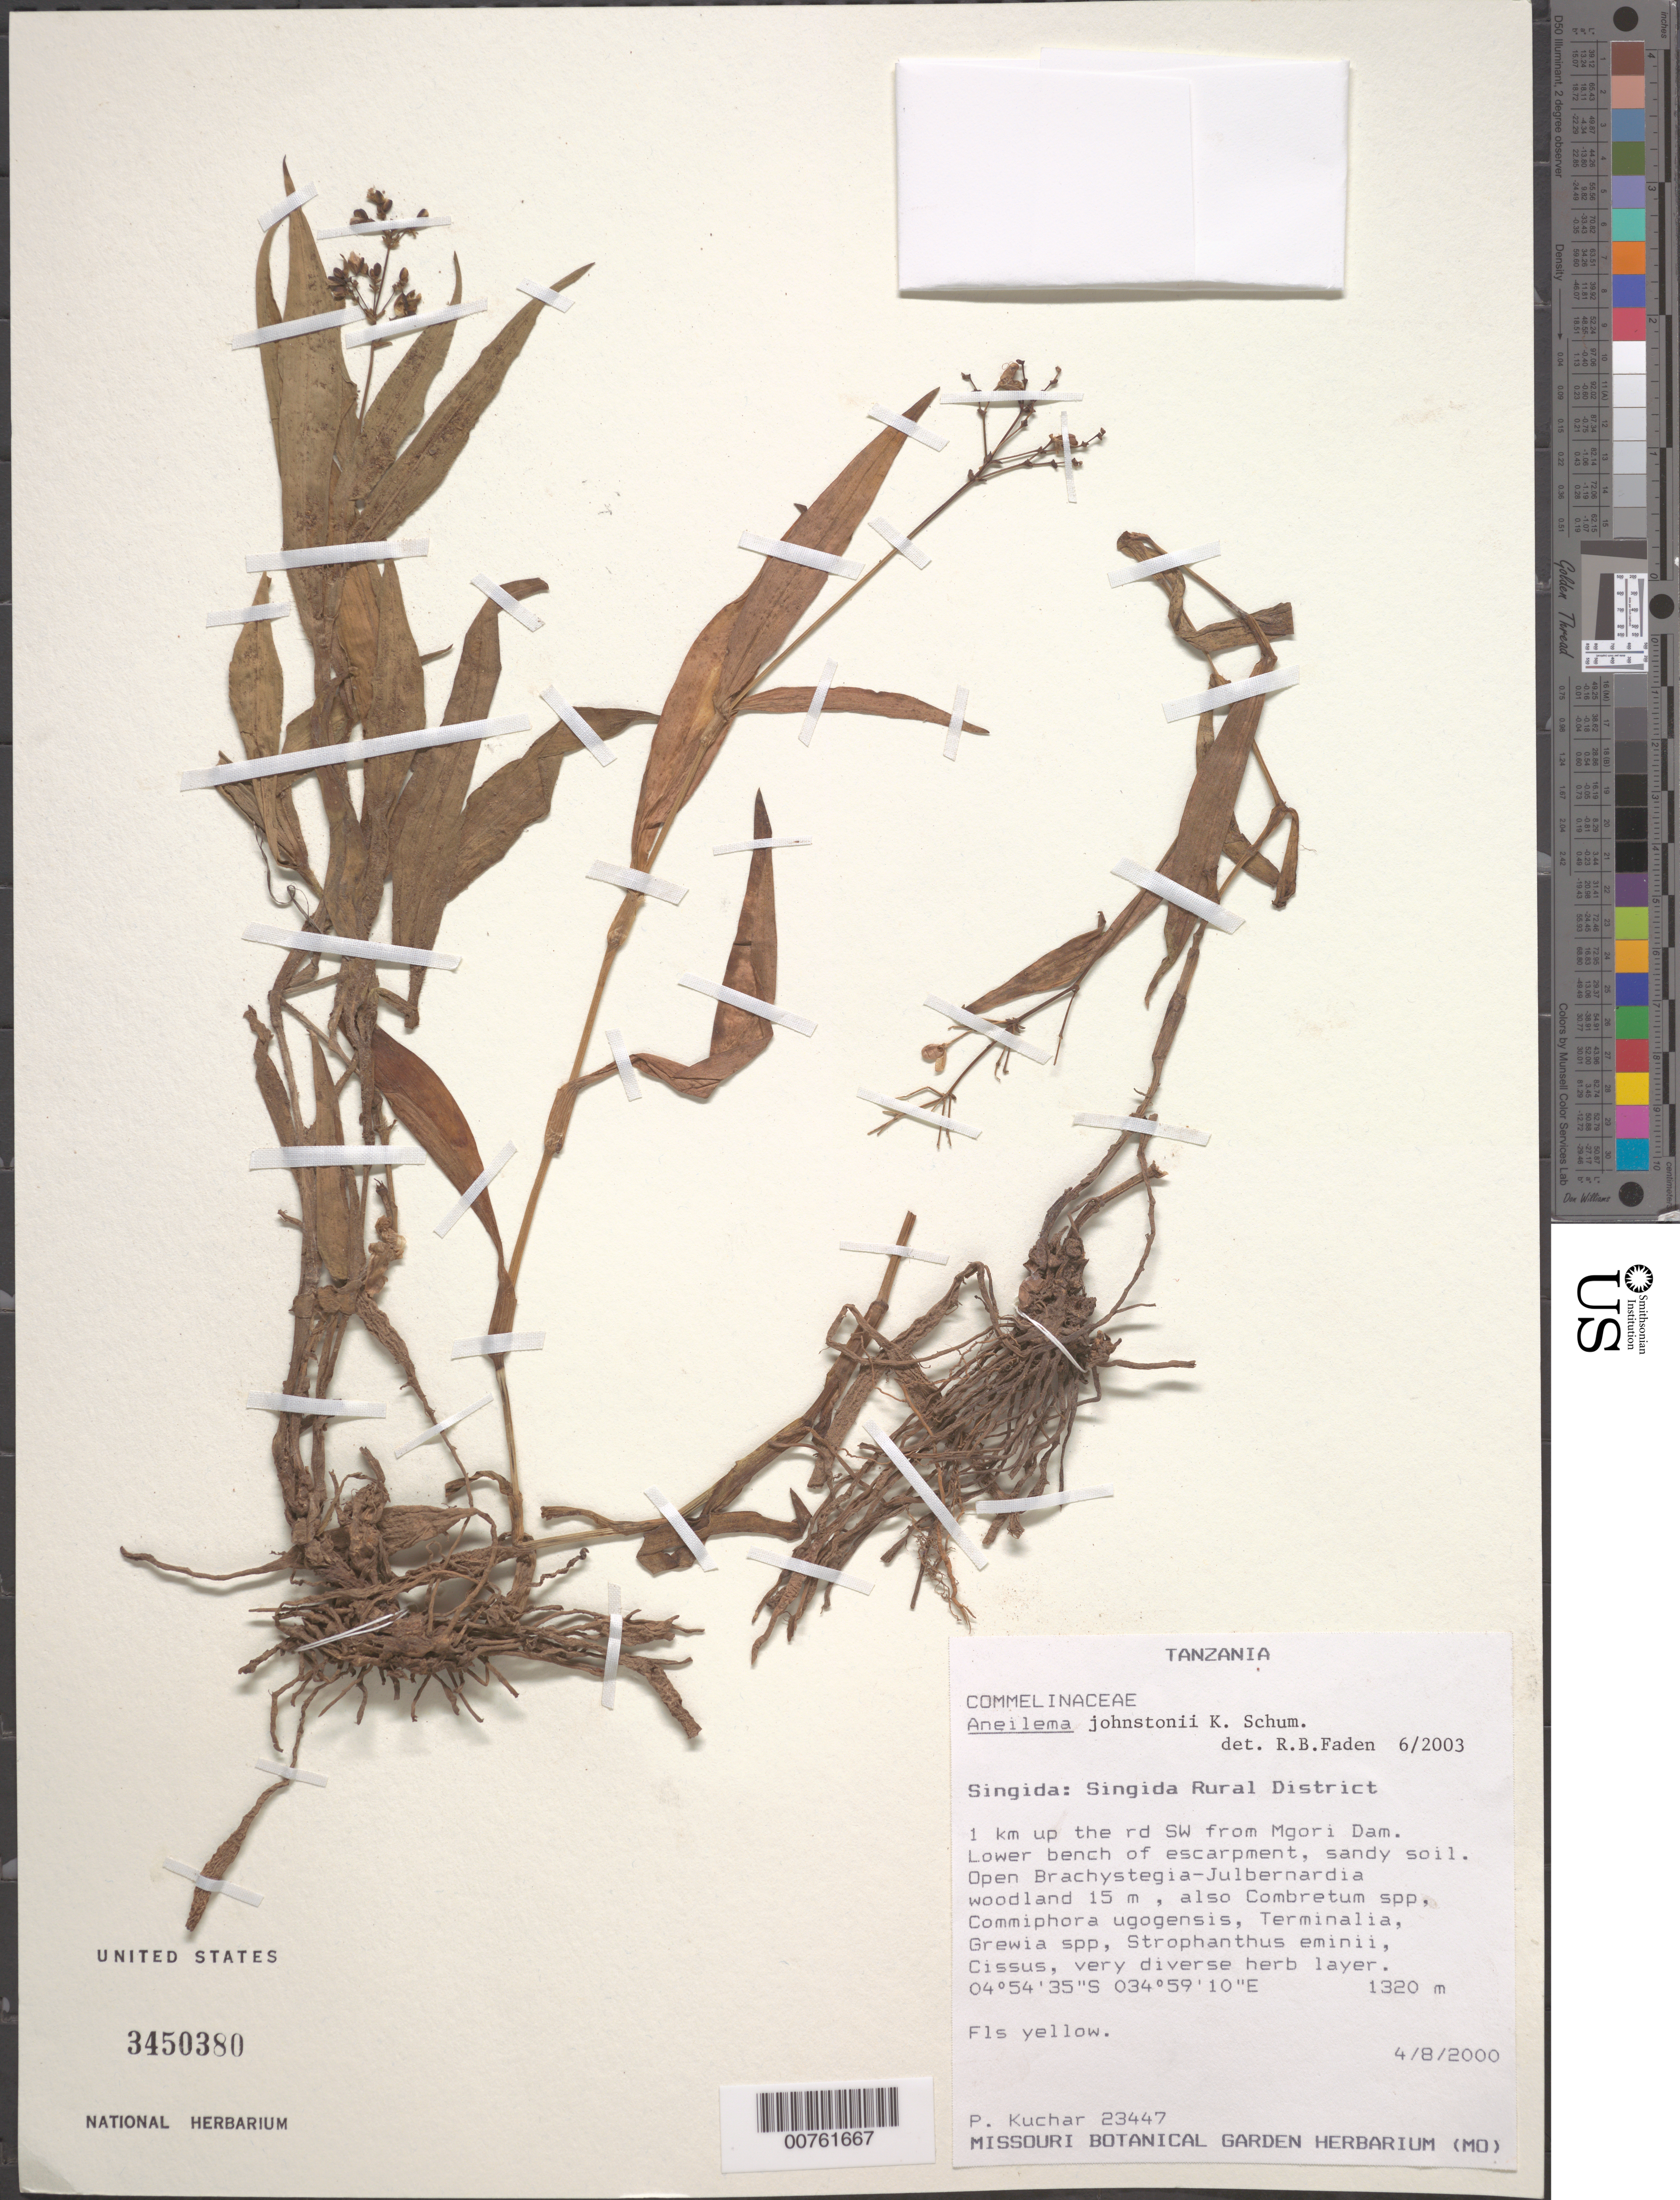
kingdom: Plantae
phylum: Tracheophyta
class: Liliopsida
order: Commelinales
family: Commelinaceae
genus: Aneilema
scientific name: Aneilema johnstonii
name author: K. Schum.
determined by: Faden, Robert B., (US), Smithsonian Institution - National Museum of Natural History (UNITED STATES)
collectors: P. Kuchar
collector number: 23447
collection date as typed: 08 Apr 2000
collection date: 2000-04-08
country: Tanzania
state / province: Singida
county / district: Singida Rural District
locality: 1 km up the rd SW from Mgori Dam.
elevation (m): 1320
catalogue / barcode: US 3450380